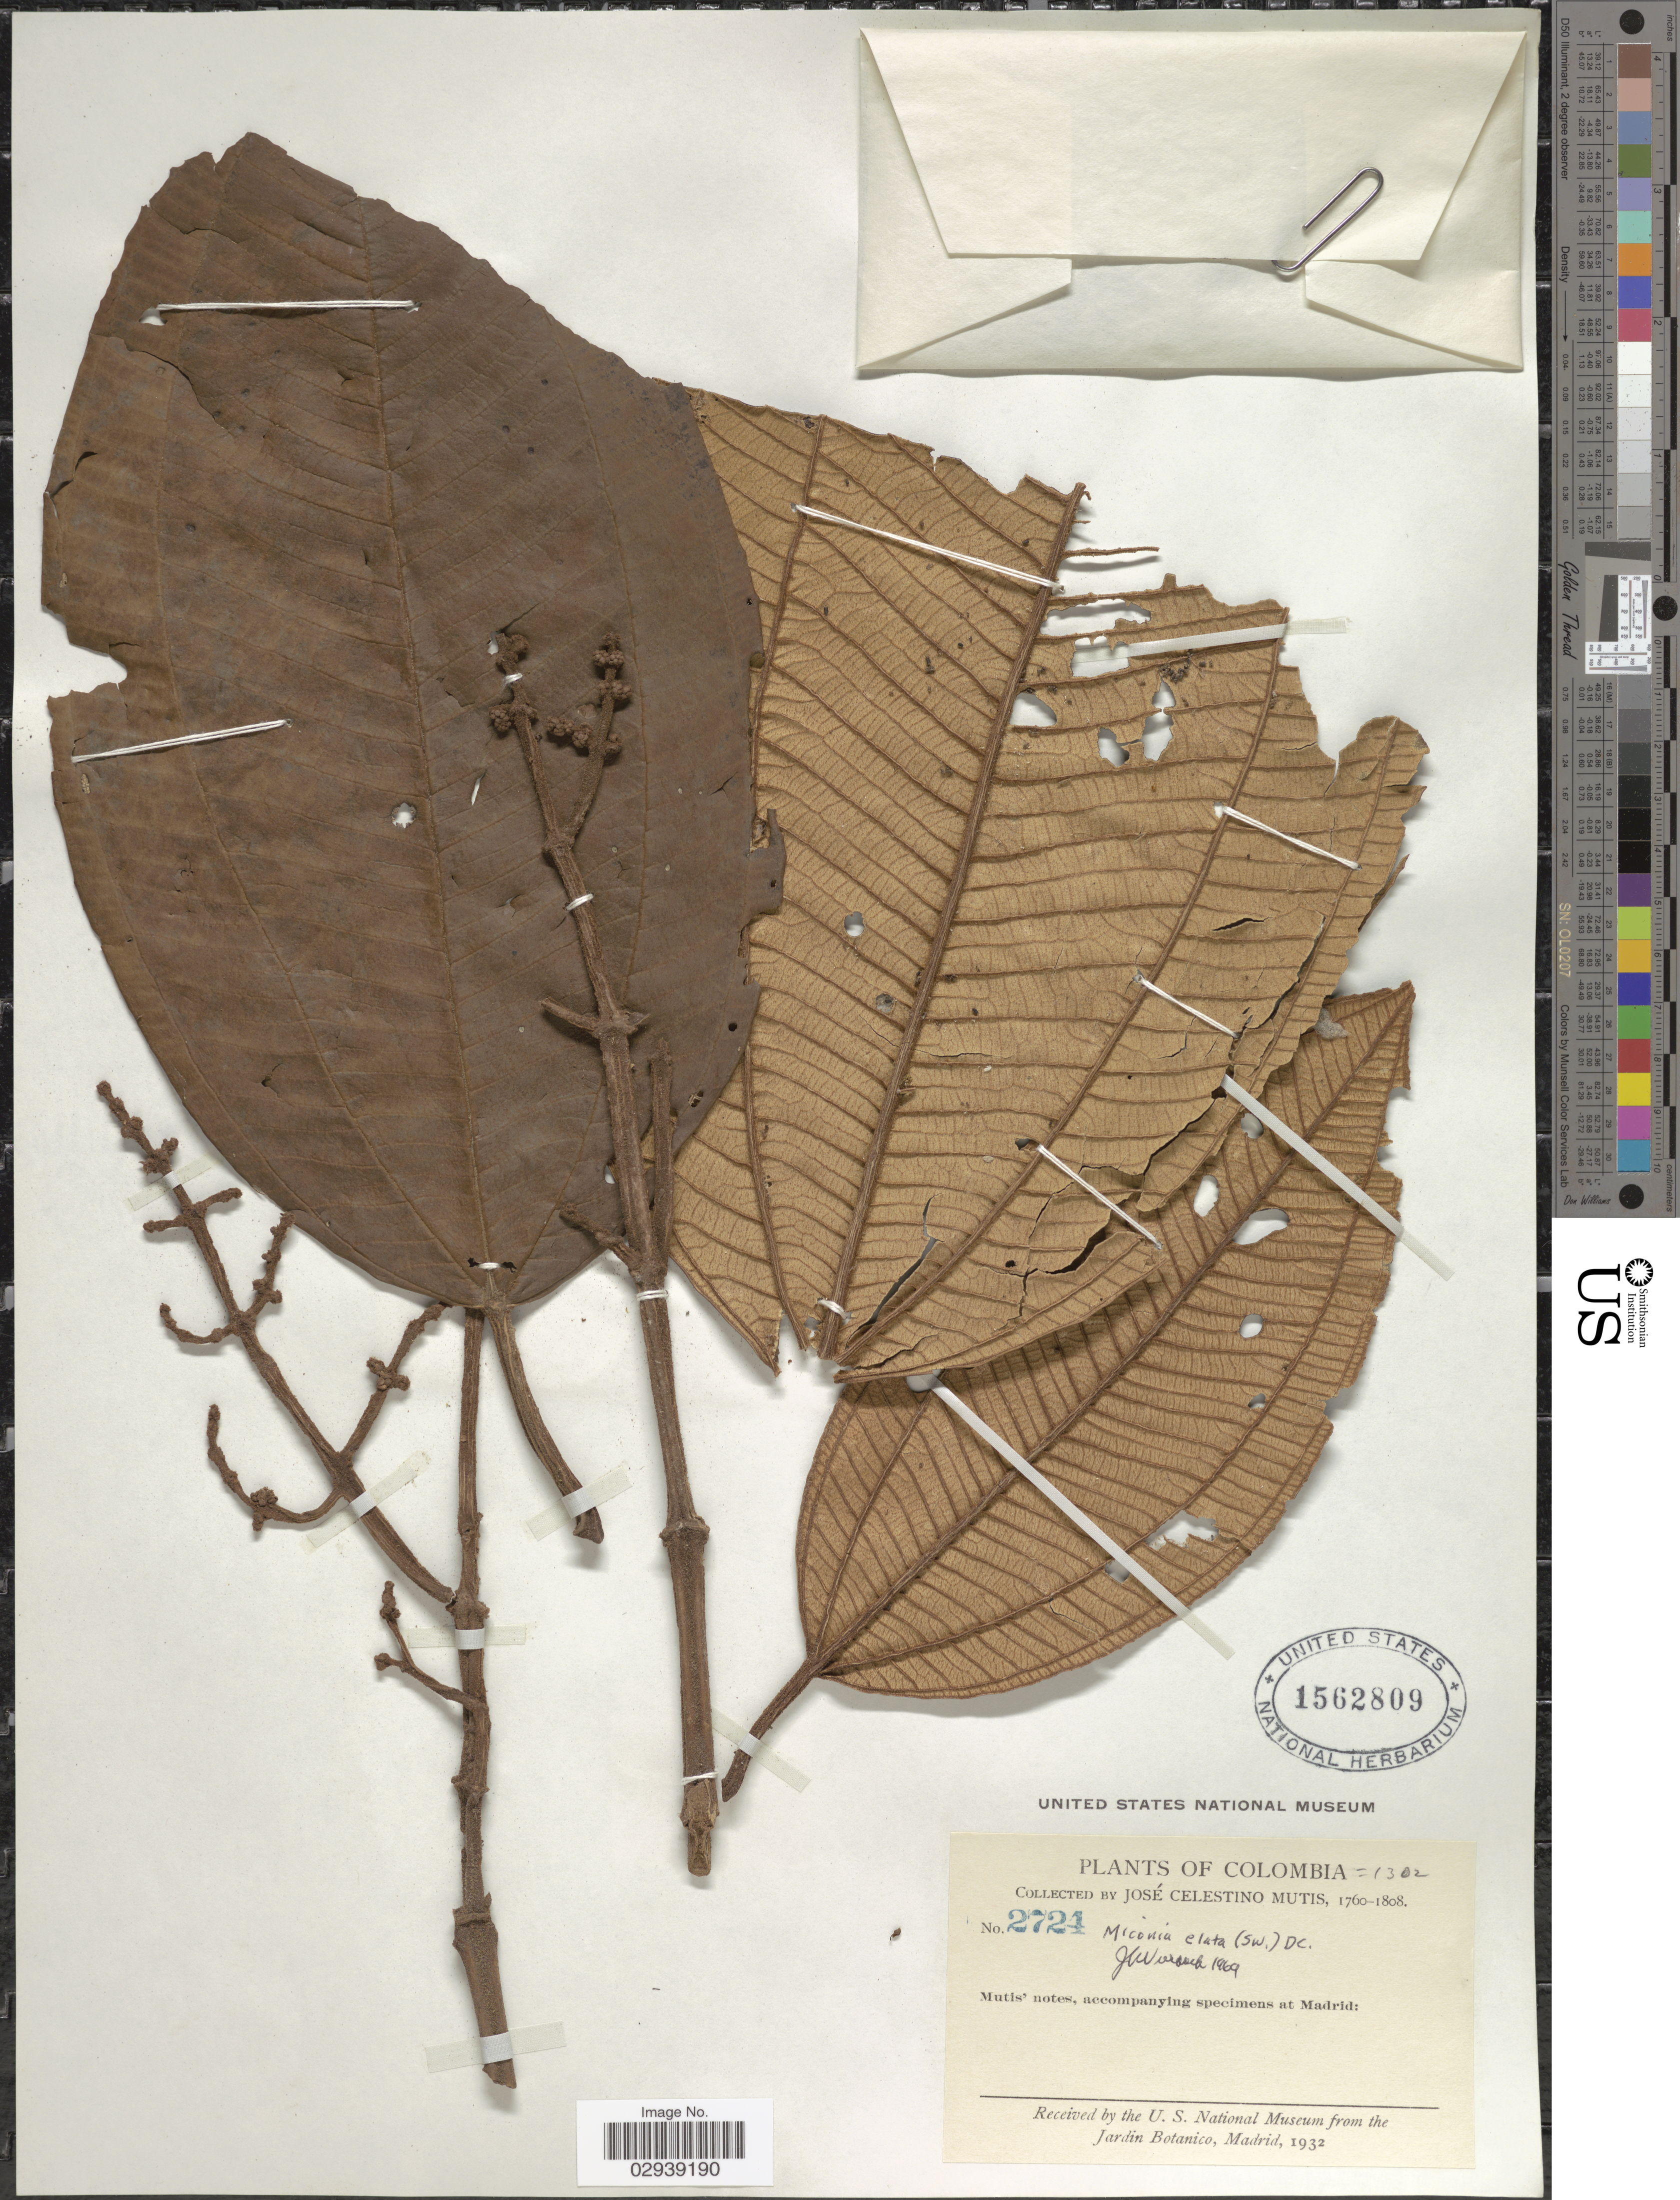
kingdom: Plantae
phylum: Tracheophyta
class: Magnoliopsida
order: Myrtales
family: Melastomataceae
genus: Miconia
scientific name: Miconia elata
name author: (Sw.) DC.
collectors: J. C. B. Mutis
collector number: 2724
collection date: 1760/1808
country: Colombia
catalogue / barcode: US 1562809